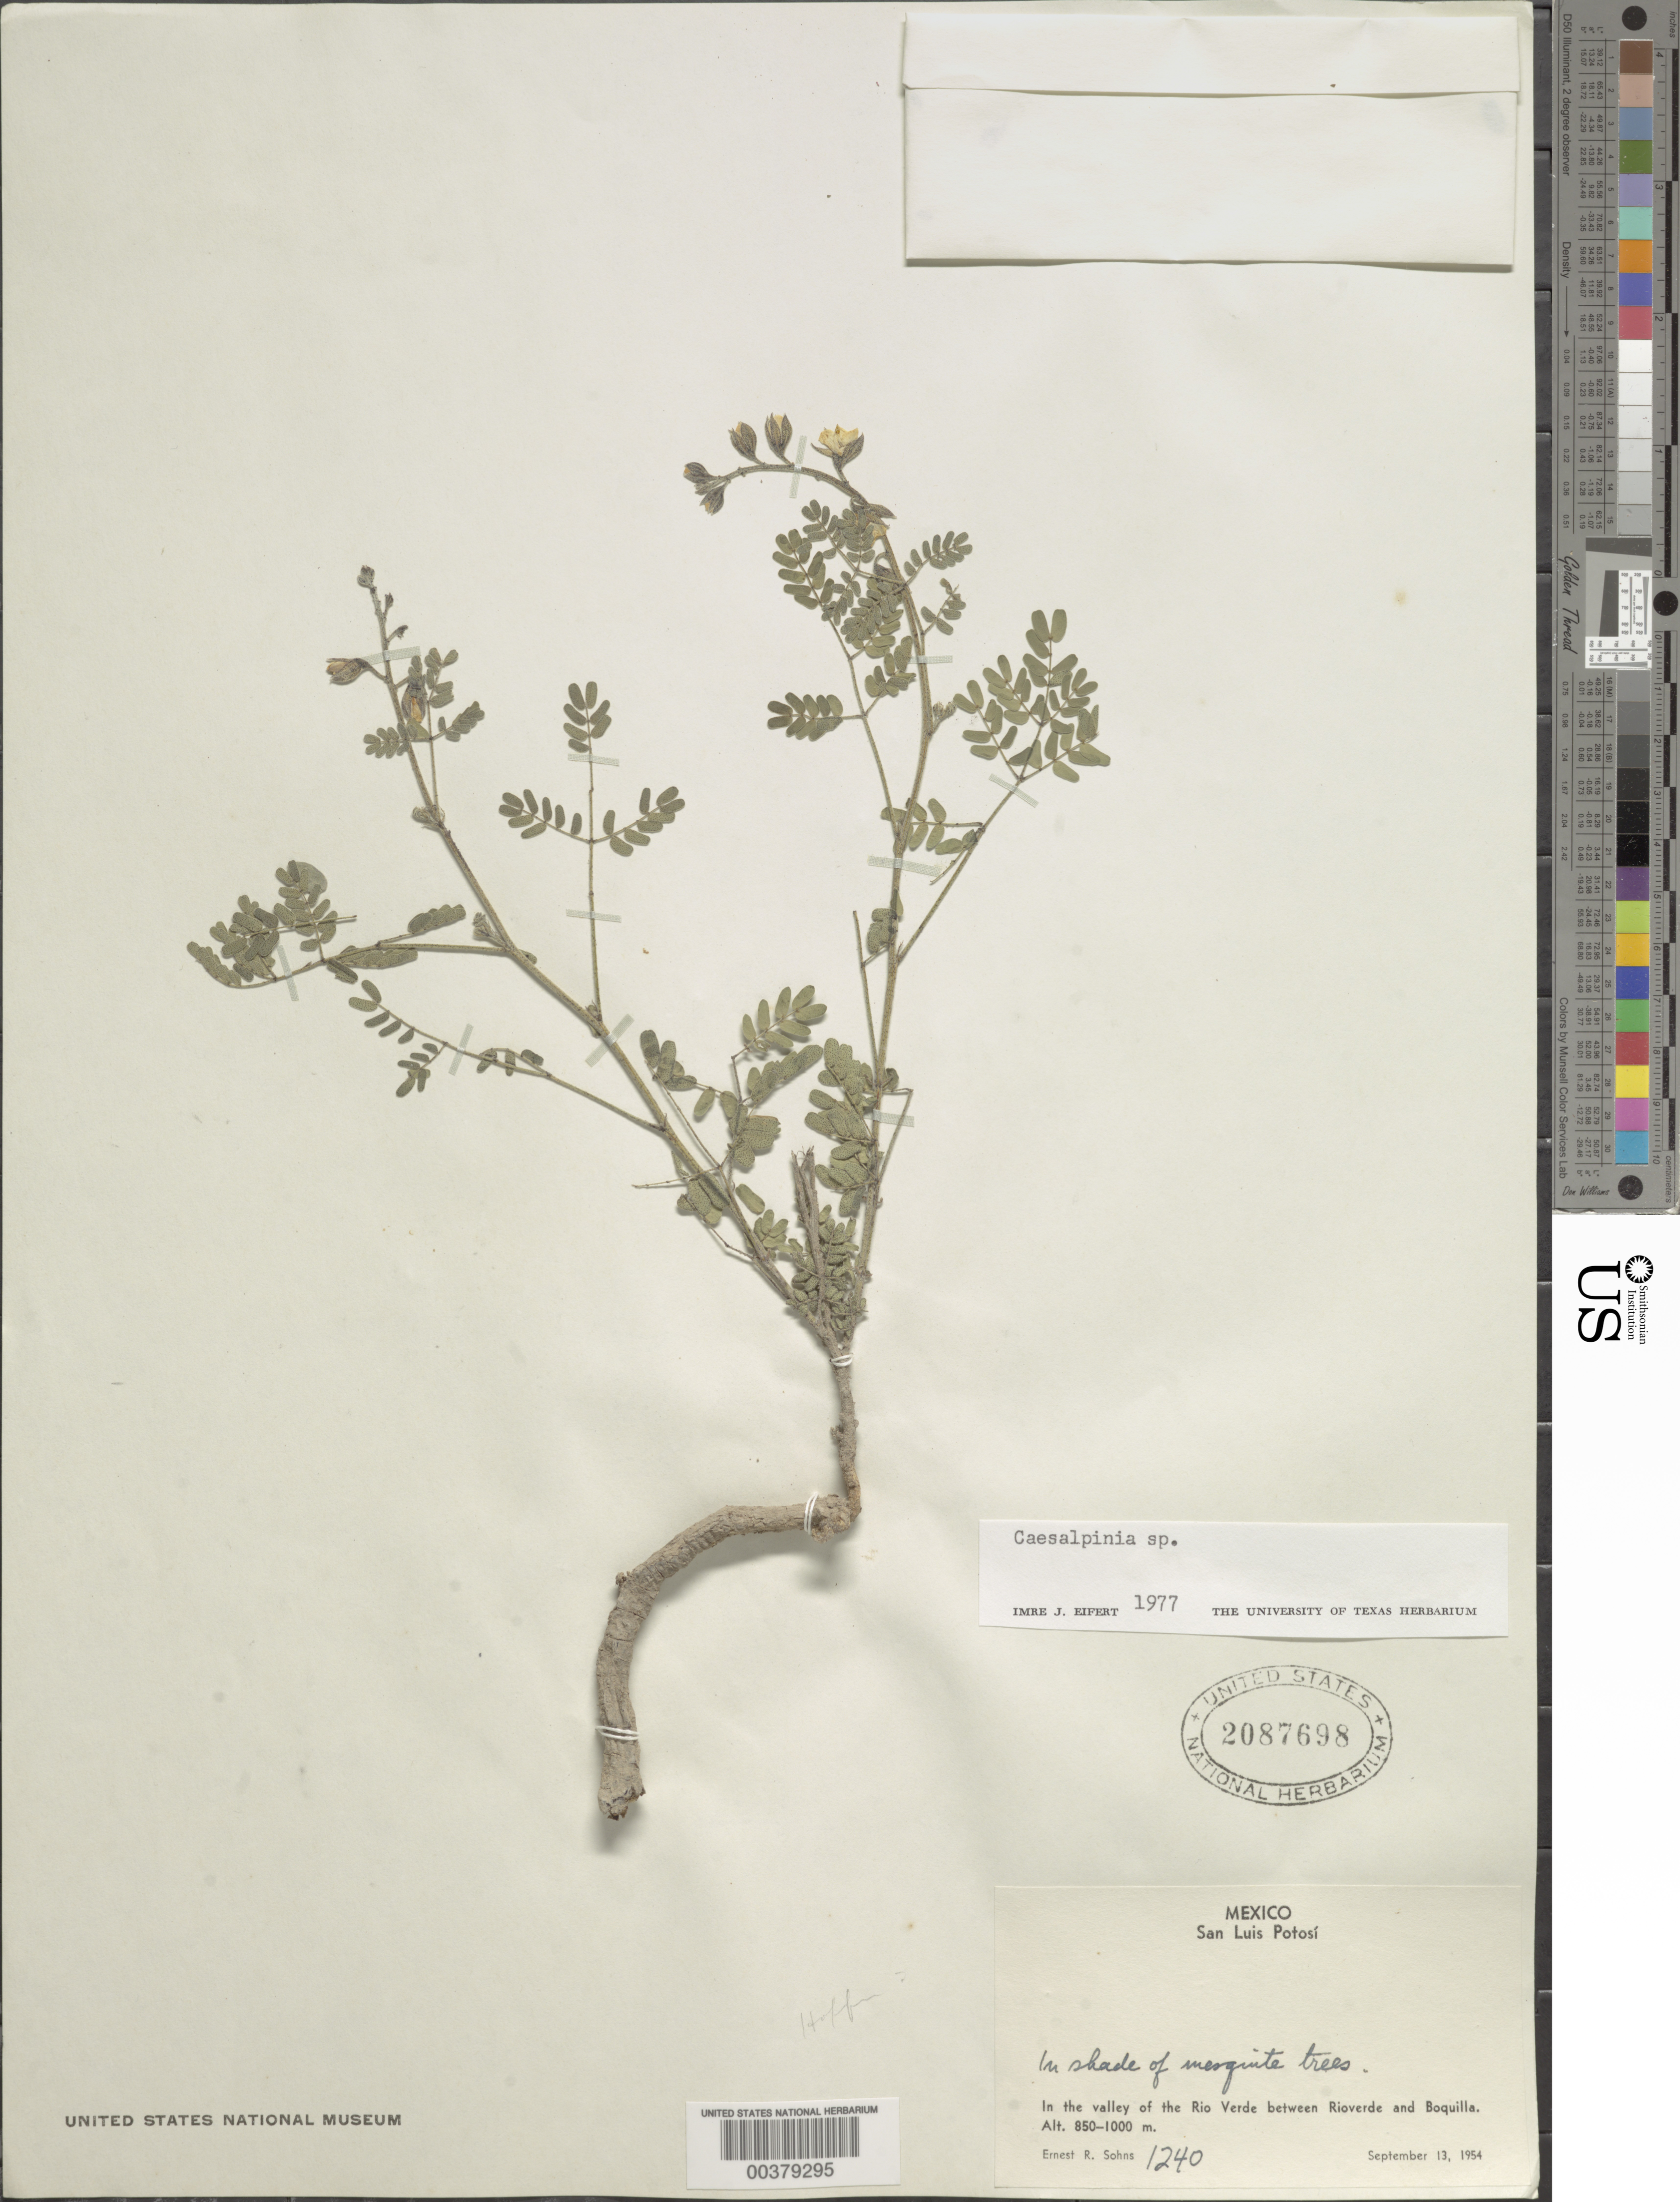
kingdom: Plantae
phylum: Tracheophyta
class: Magnoliopsida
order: Fabales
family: Fabaceae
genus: Pomaria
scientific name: Pomaria sp.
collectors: E. R. Sohns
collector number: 1240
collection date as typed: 13 Sep 1954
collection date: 1954-09-13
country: Mexico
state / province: San Luis Potosí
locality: In the valley of the Rio Verde between rioverde and boquilla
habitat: In shade of trees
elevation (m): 850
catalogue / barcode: US 2087698